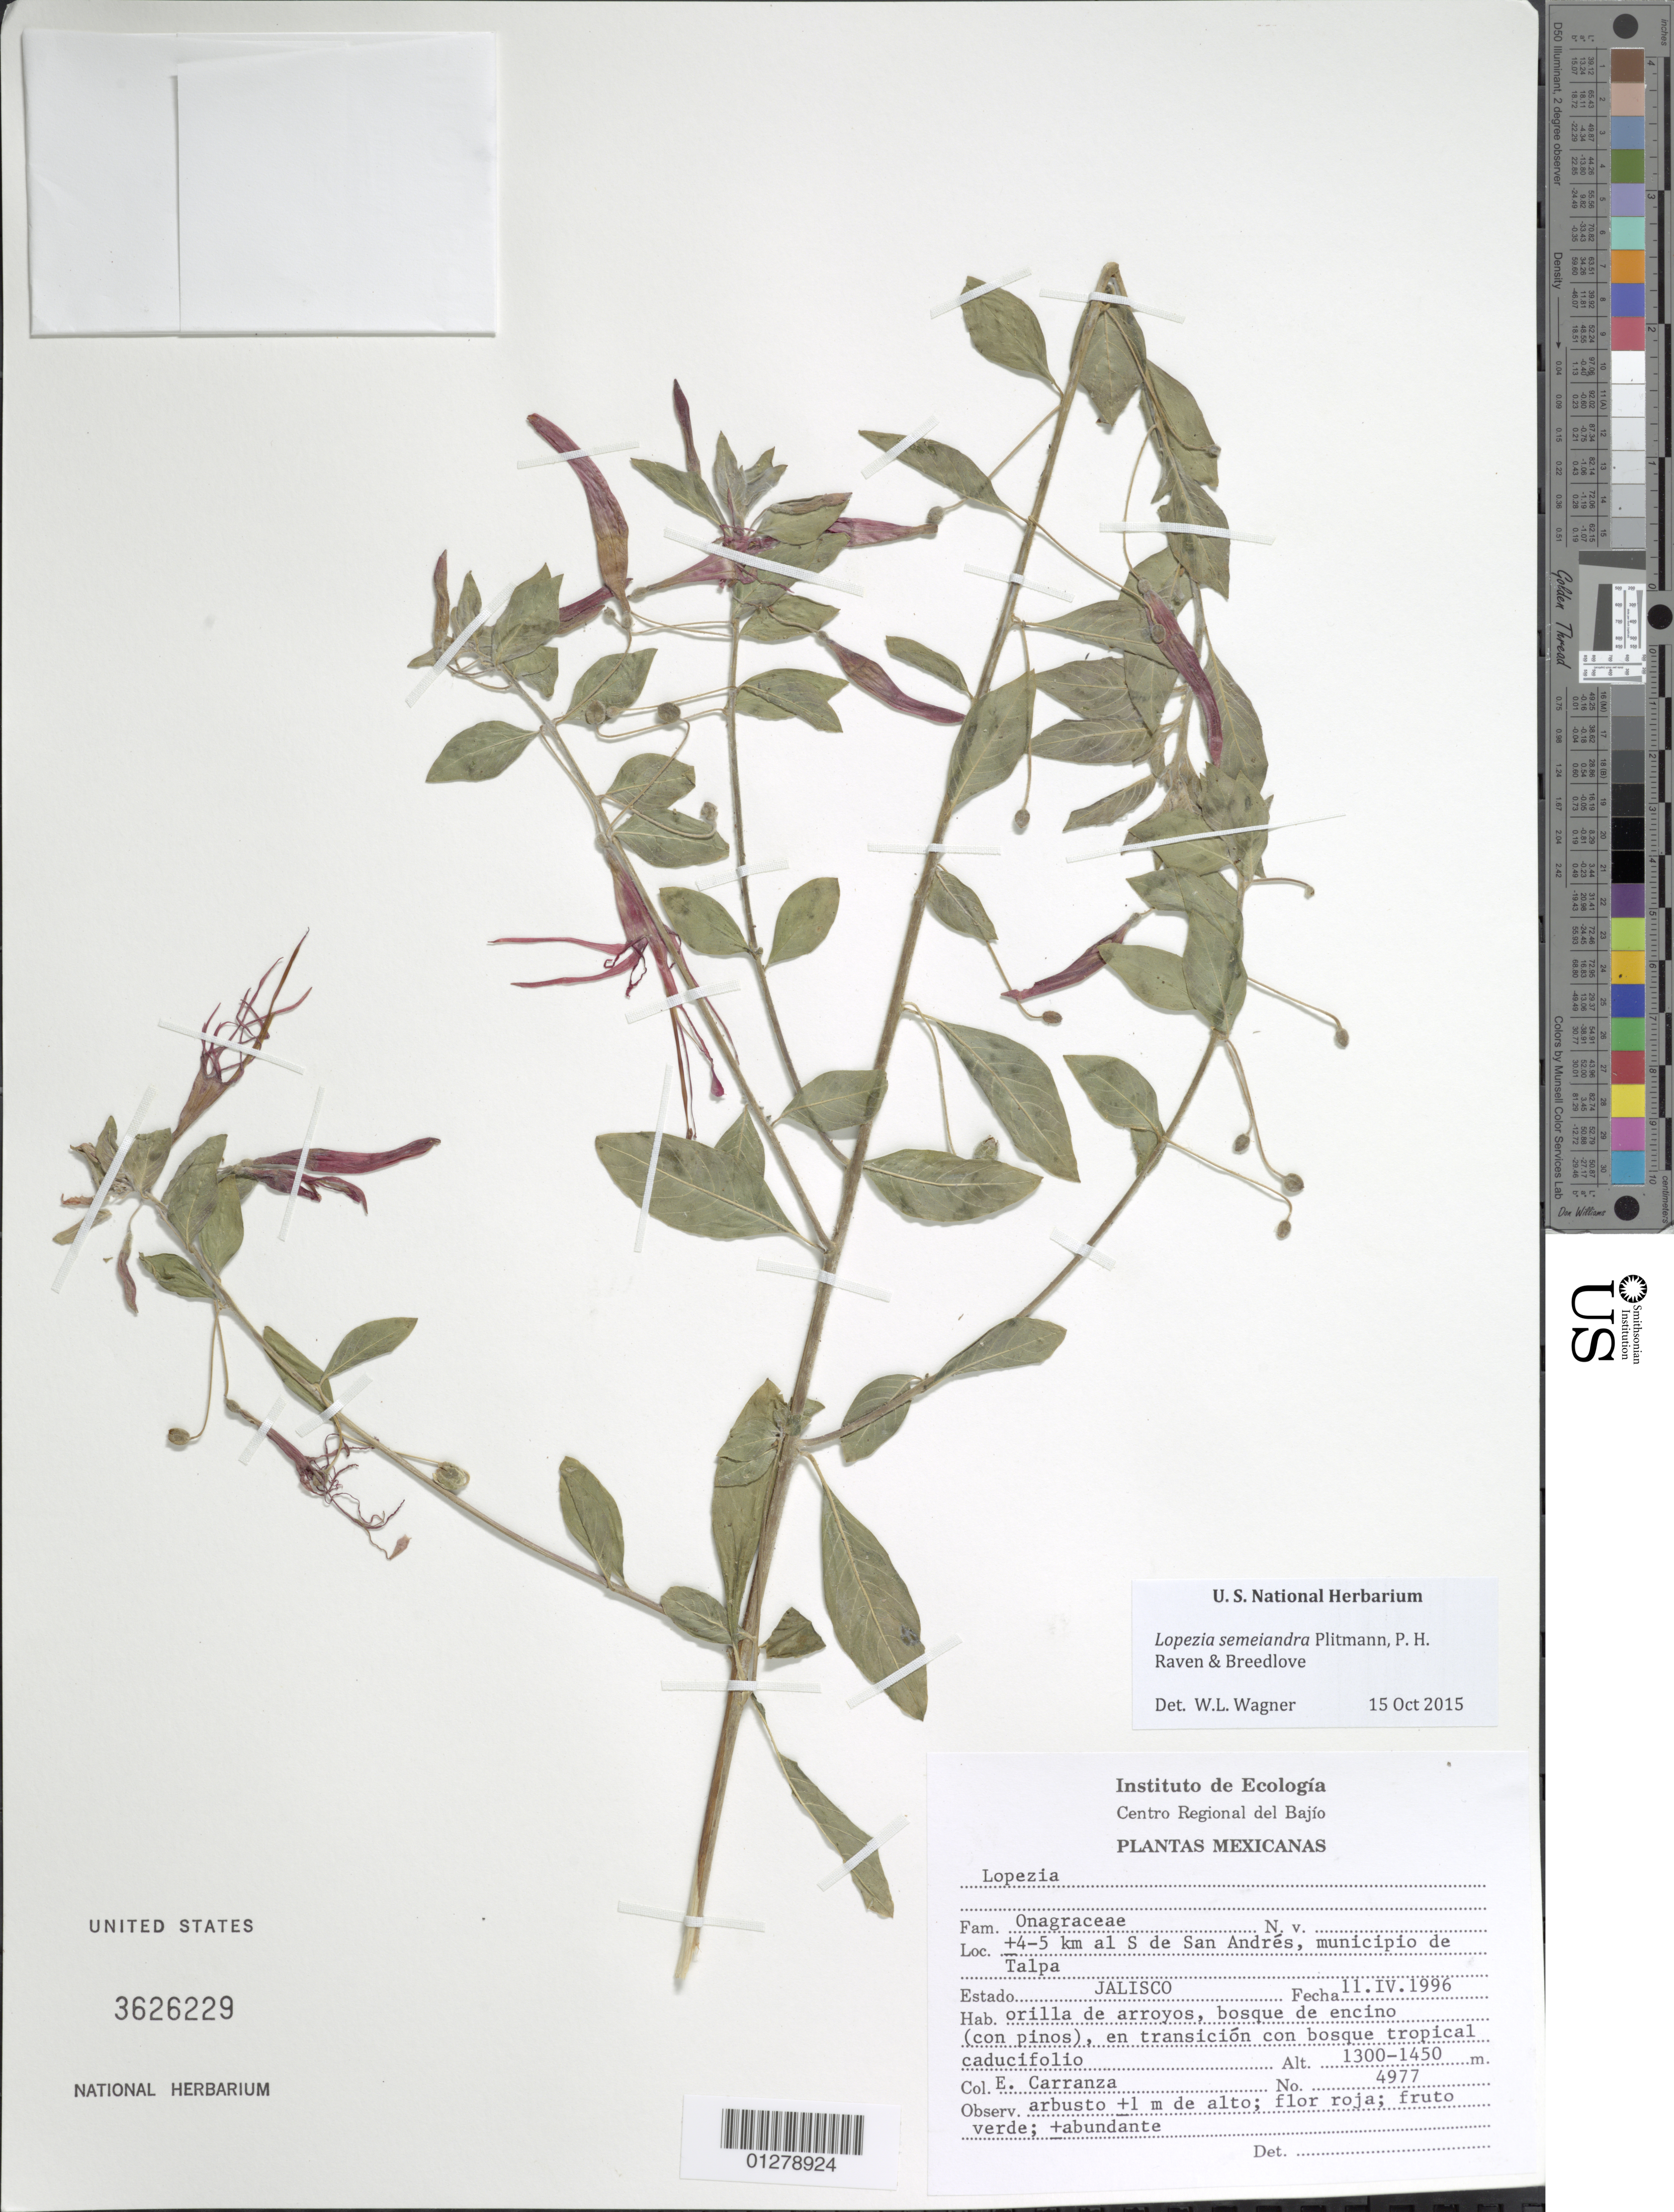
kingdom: Plantae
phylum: Tracheophyta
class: Magnoliopsida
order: Myrtales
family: Onagraceae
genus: Lopezia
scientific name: Lopezia semeiandra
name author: Plitmann et al.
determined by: Wagner, W. L., (BOT), Smithsonian Institution - National Museum of Natural History (UNITED STATES)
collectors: E. Carranza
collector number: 4977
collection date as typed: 11.IV.1996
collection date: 1996-04-11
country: Mexico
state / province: Jalisco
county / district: Talpa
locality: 4-5 km al S de San Andres.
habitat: Orilla de arroyos, bosque de encino (con Pinos), en transicion con bosque tropical caducifolio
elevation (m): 1300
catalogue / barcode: US 3626229